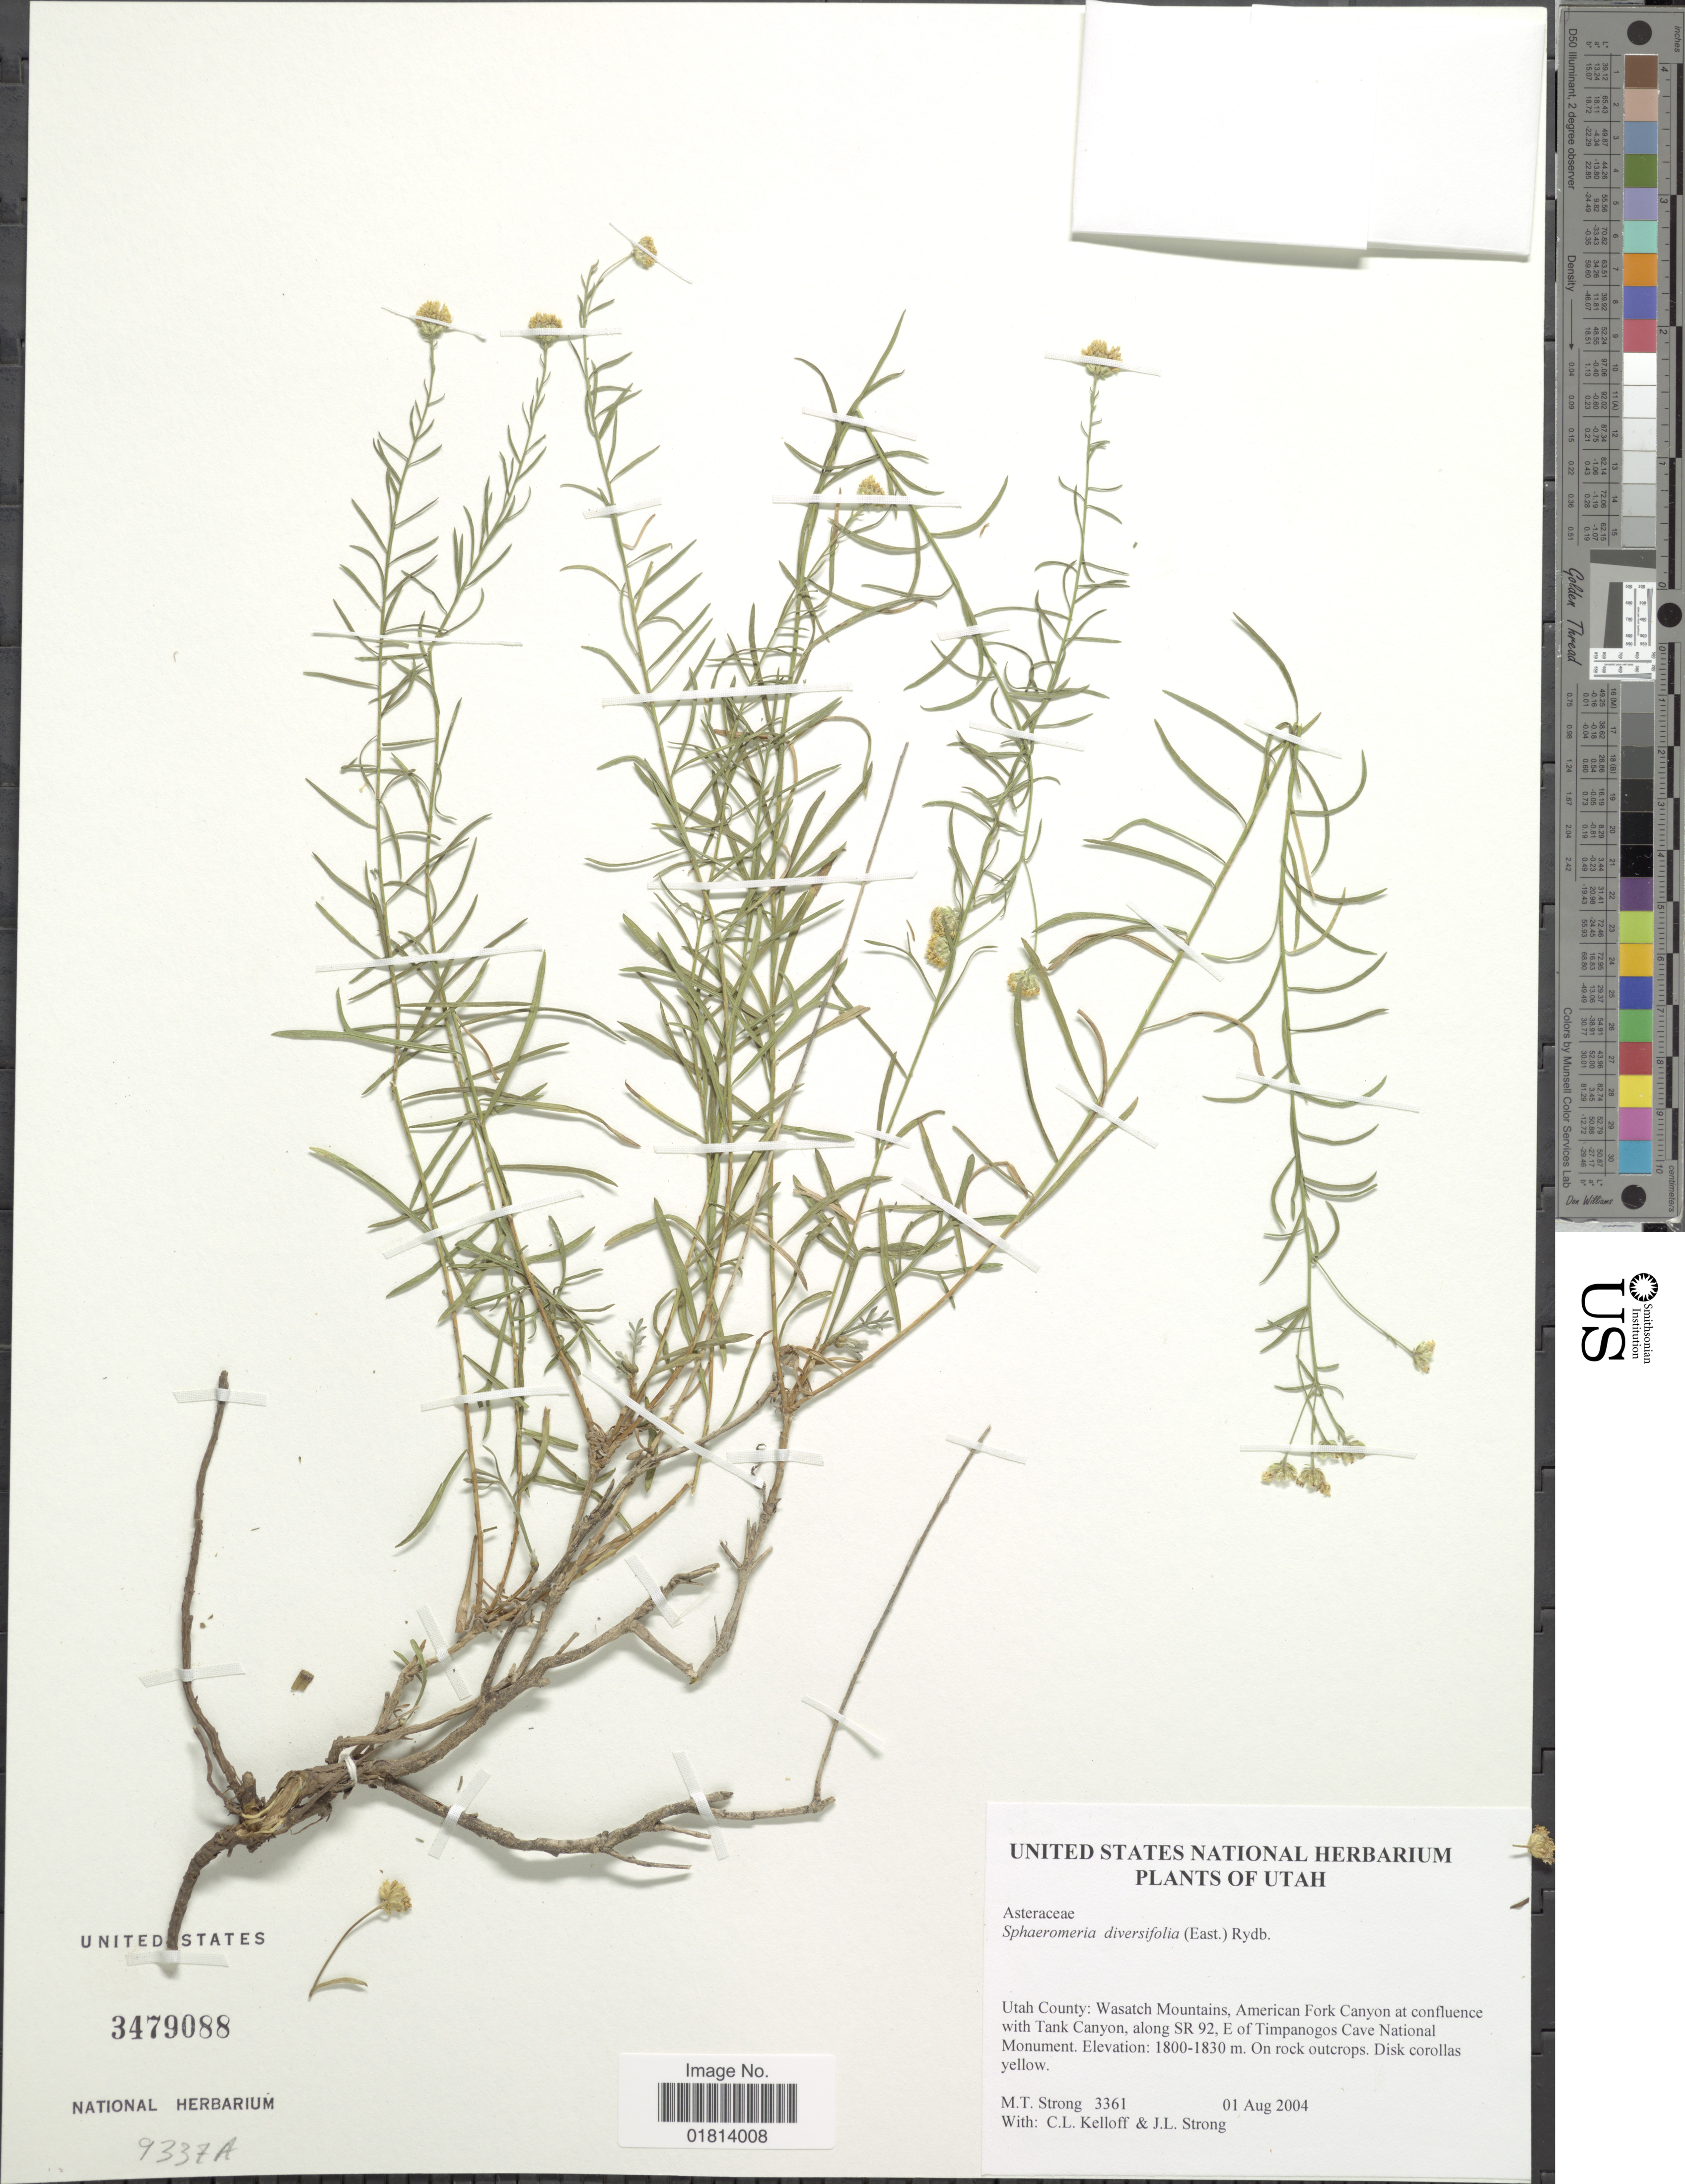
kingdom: Plantae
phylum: Tracheophyta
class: Magnoliopsida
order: Asterales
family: Asteraceae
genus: Sphaeromeria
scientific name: Sphaeromeria diversifolia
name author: (D.C. Eaton) Rydb.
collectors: M. T. Strong, C. L. Kelloff & J. L. Strong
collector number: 3361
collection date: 2004-08-01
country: United States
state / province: Utah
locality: Utah County: Wasatch Mountains, American Fork Canyon at confluence with Tank Canyon, along SR 92, E of Timpanogos Cave National Monument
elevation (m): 1800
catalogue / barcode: US 3479088